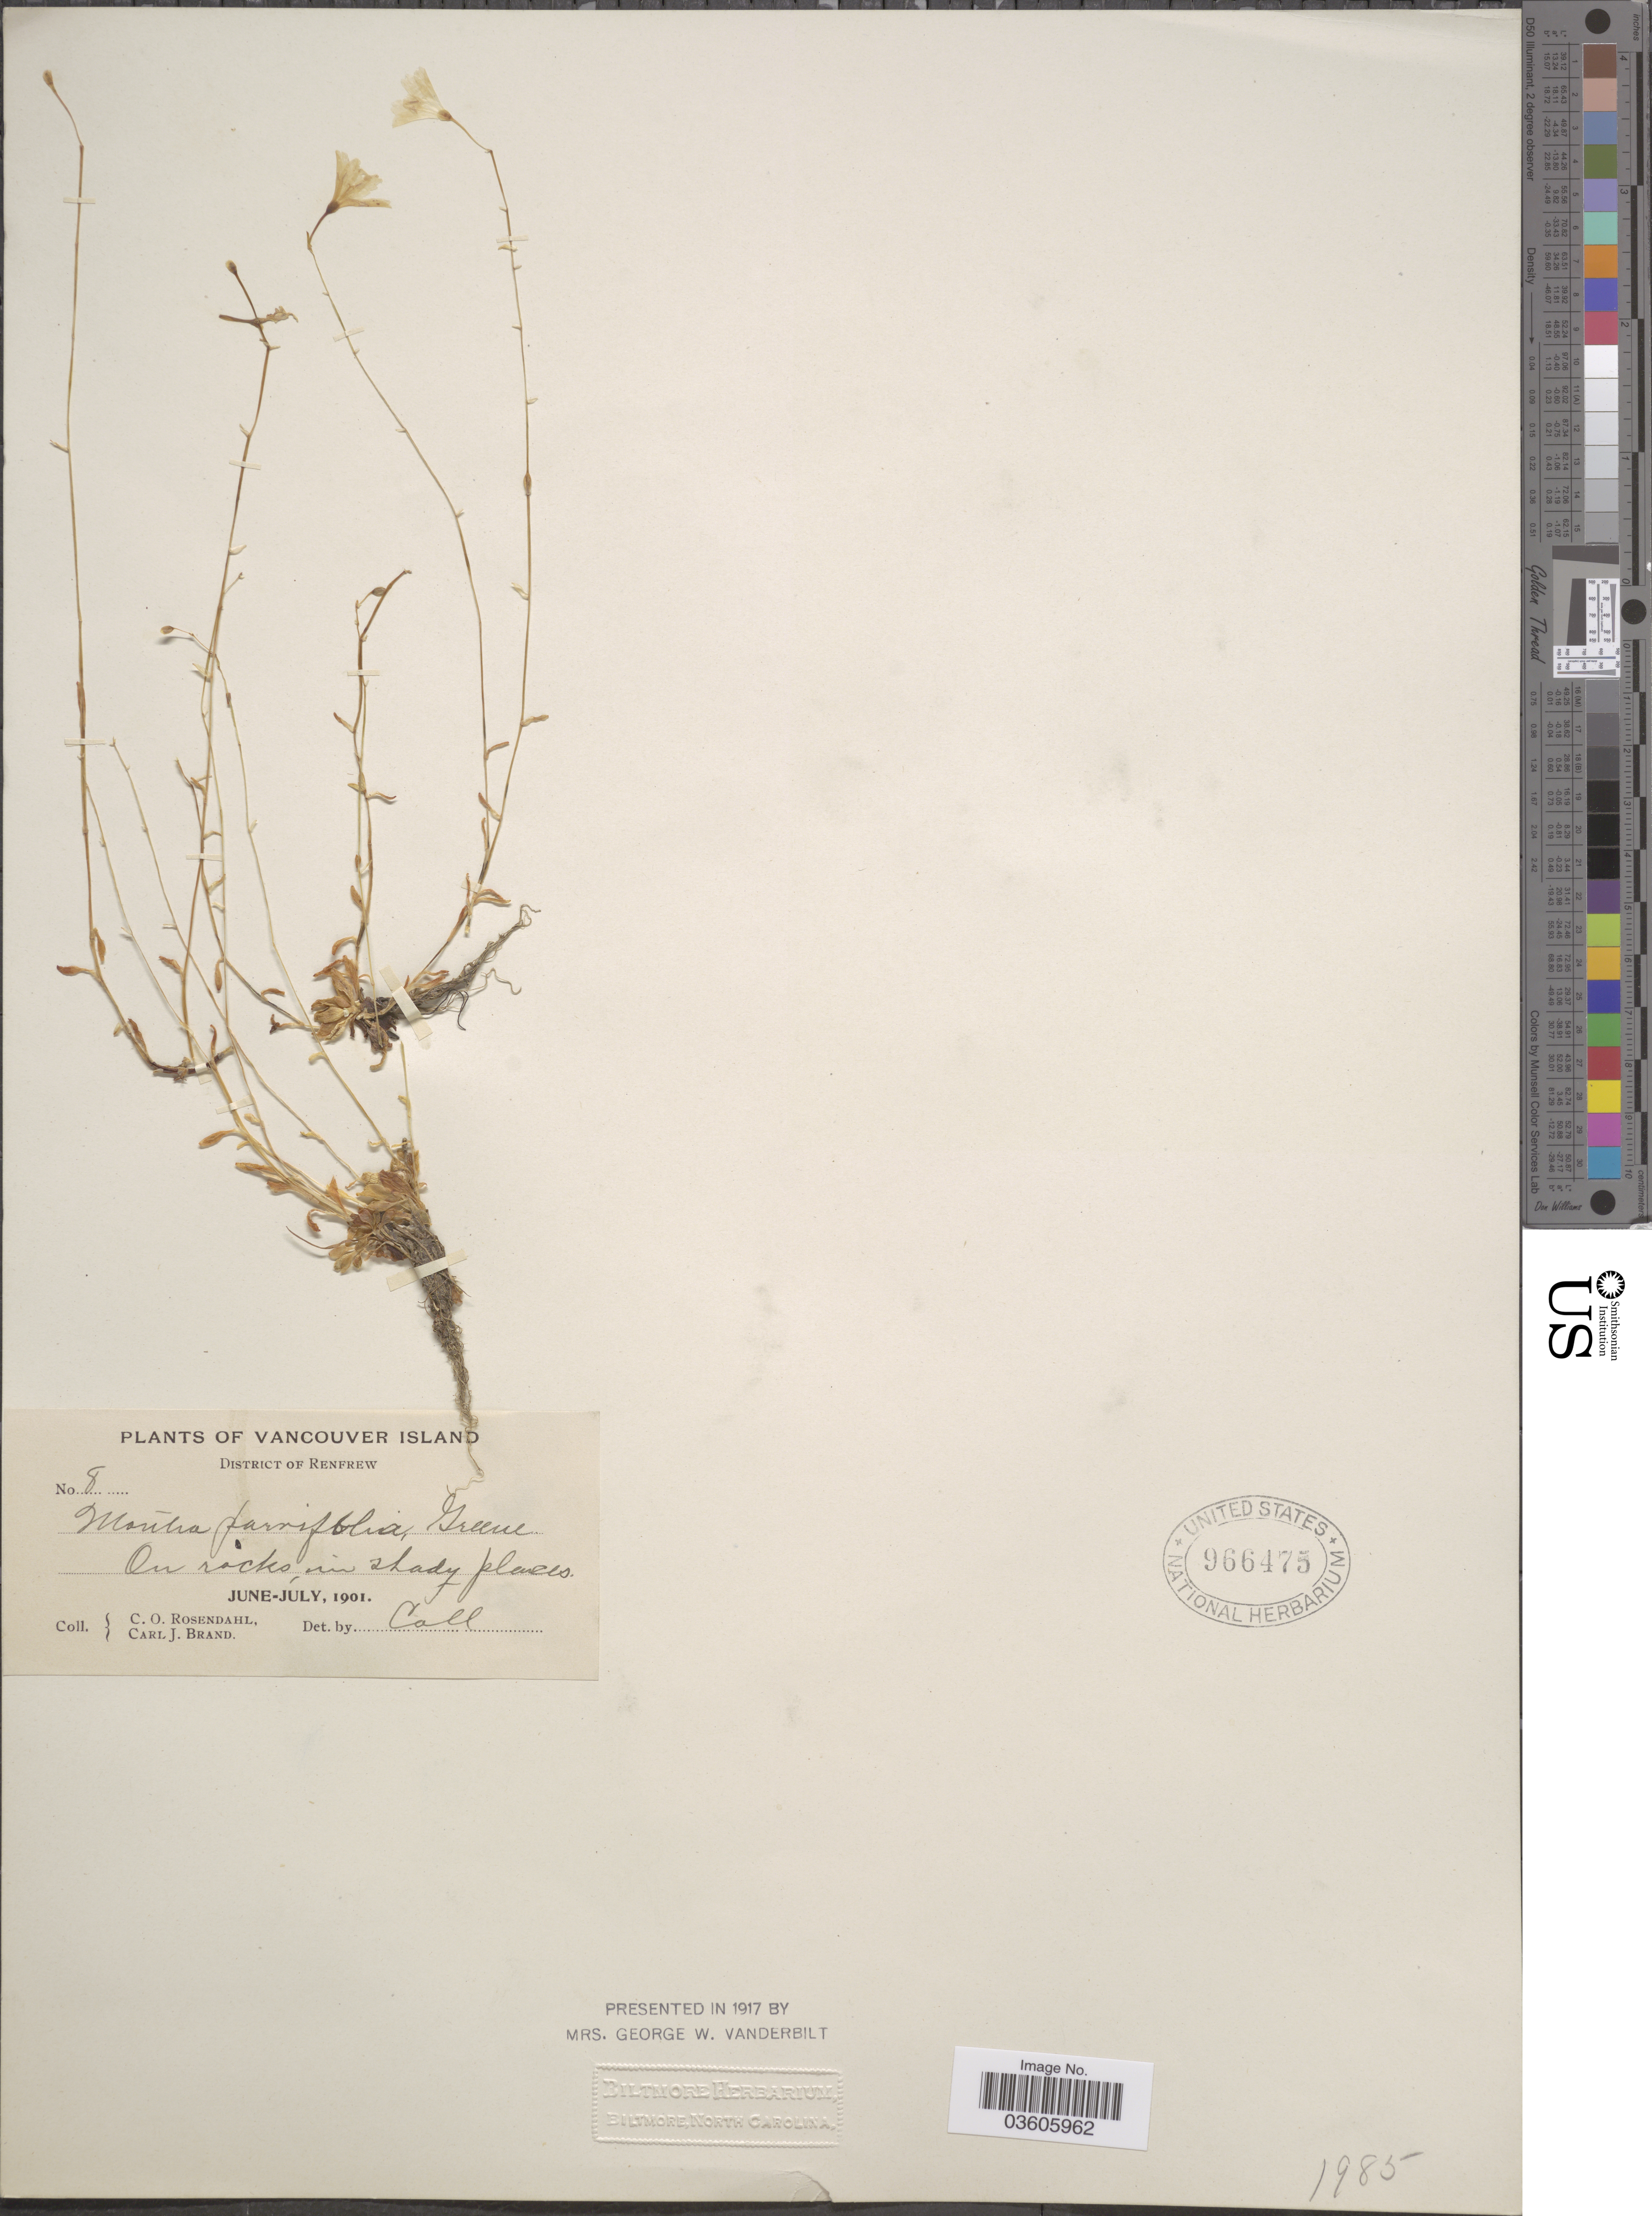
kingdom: Plantae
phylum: Tracheophyta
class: Magnoliopsida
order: Caryophyllales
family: Montiaceae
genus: Montia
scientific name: Montia parvifolia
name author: (Moc. ex DC.) Greene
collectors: C. O. Rosendahl & C. J. Brand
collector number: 8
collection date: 1901-06/1901-07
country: Canada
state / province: British Columbia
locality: Vancouver Island. District of Renfrew.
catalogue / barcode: US 966475